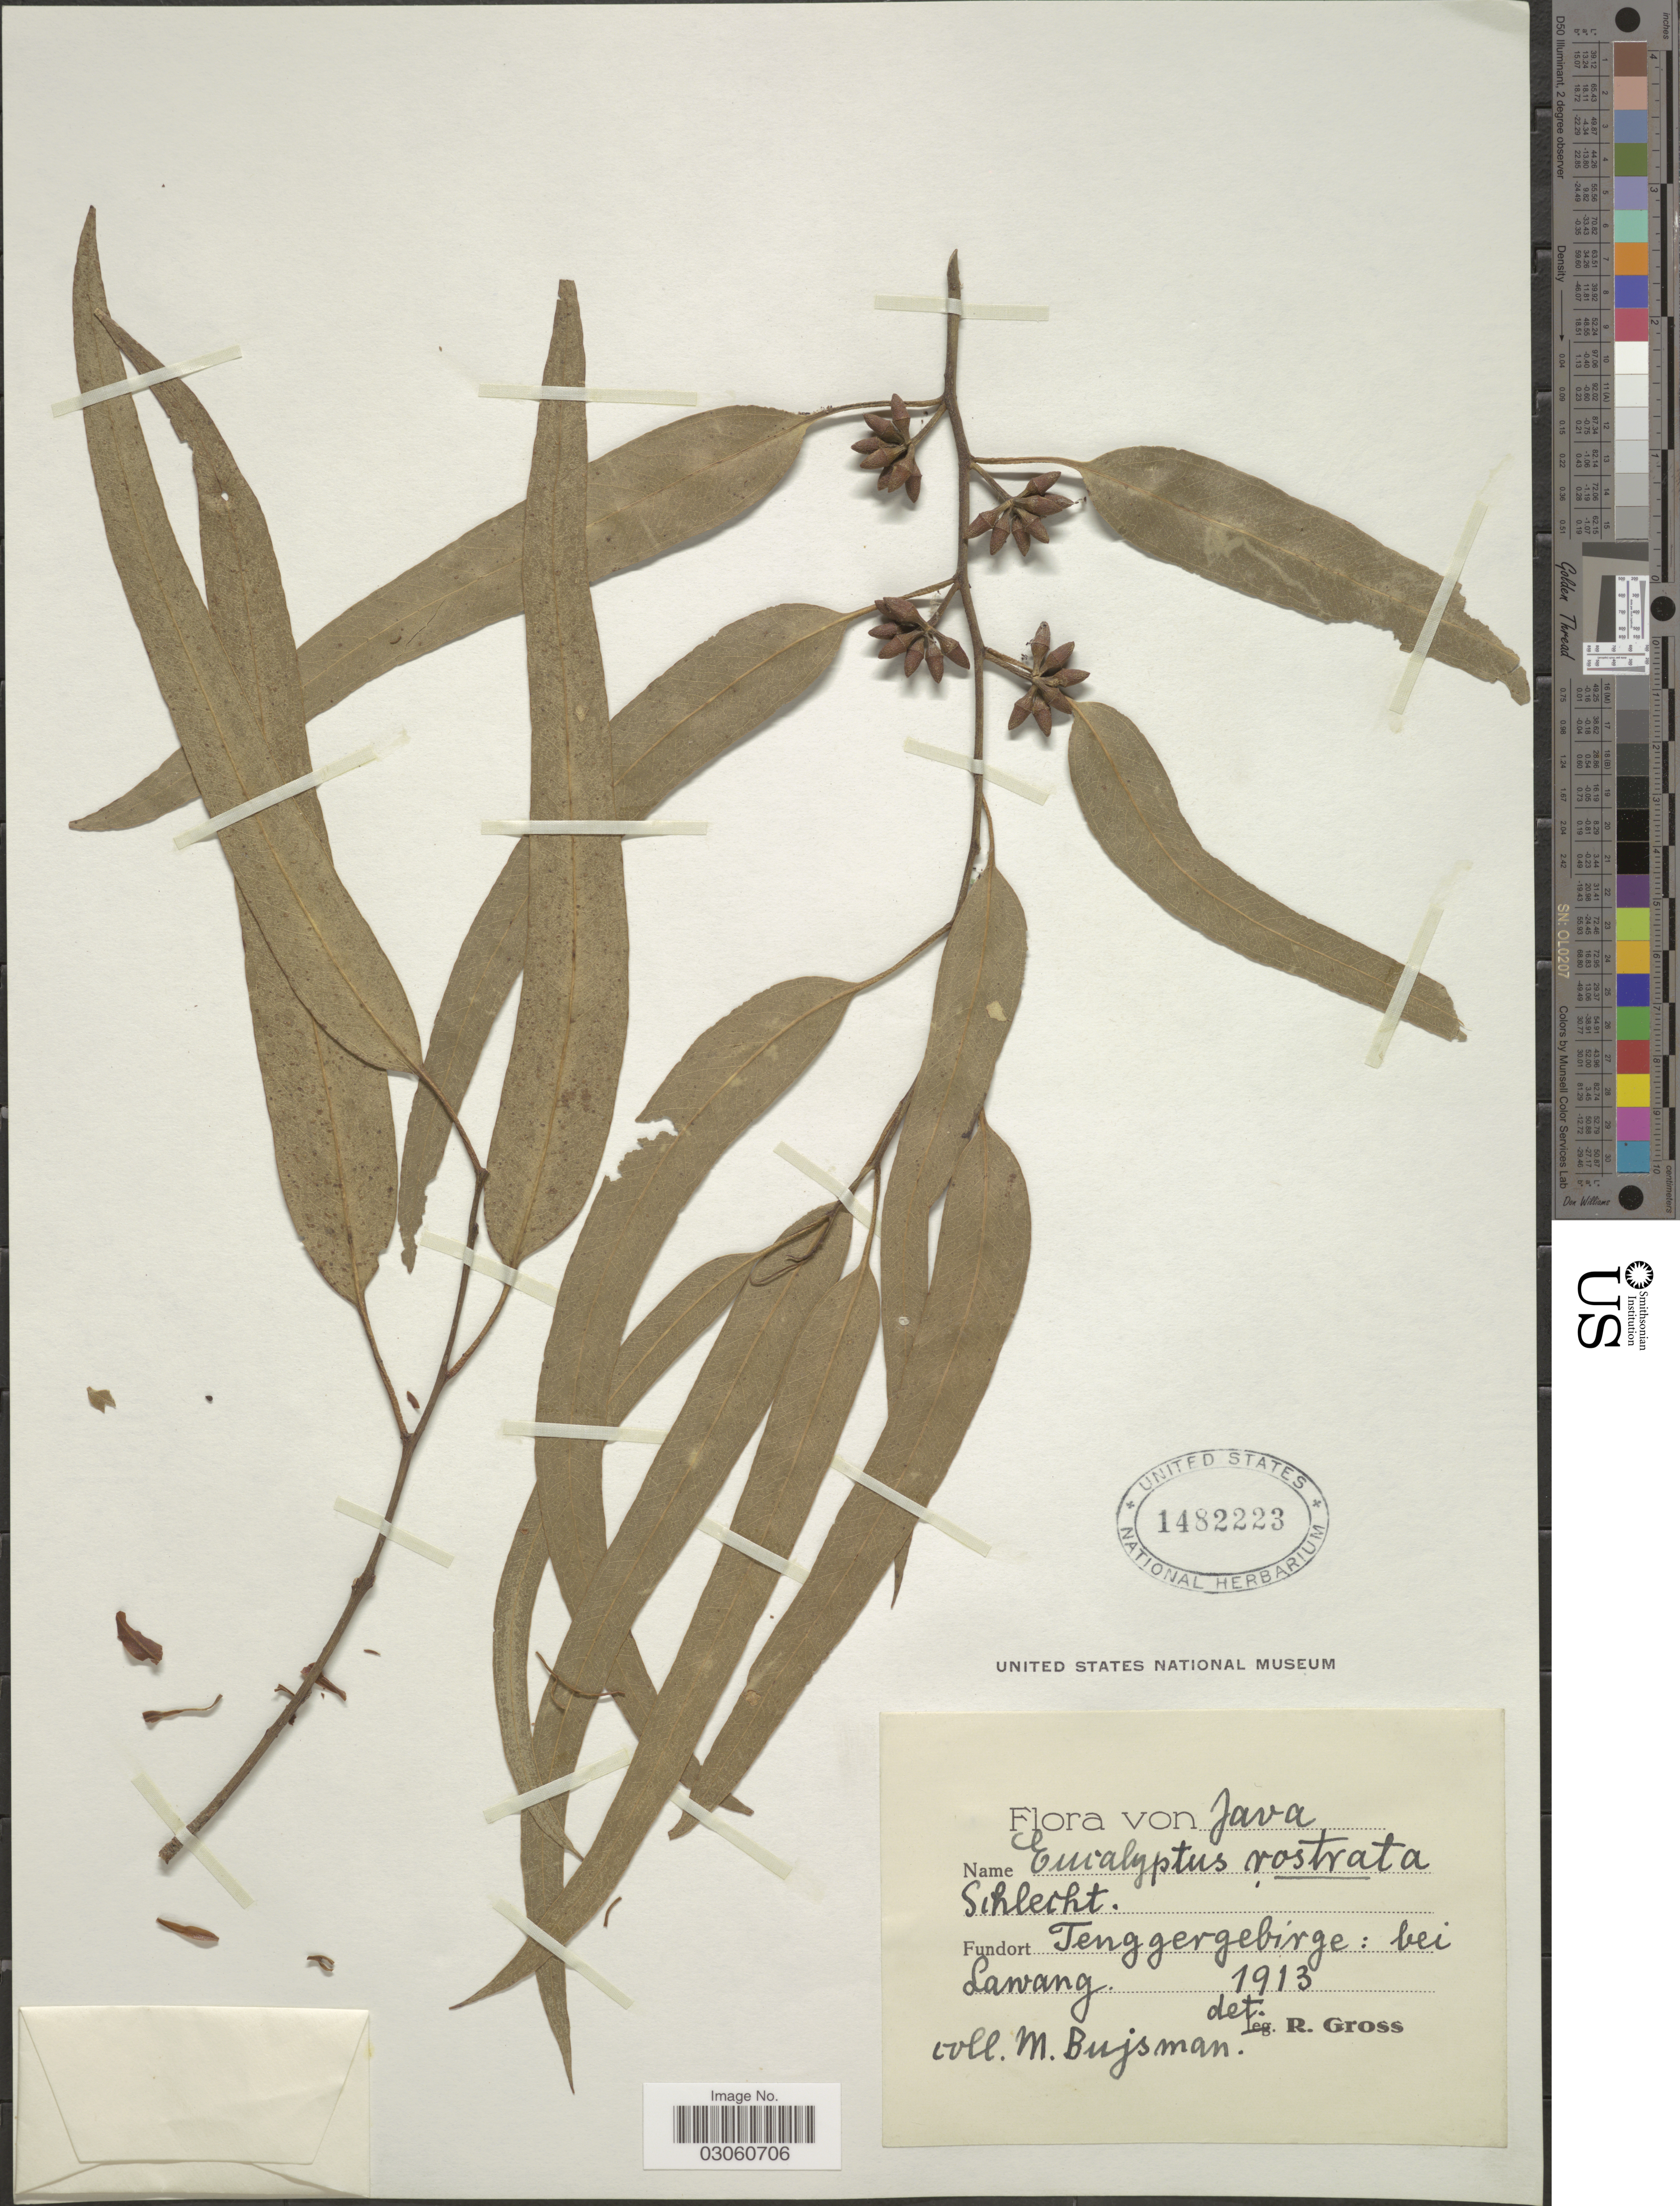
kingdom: Plantae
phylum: Tracheophyta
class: Magnoliopsida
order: Myrtales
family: Myrtaceae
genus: Eucalyptus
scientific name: Eucalyptus rostrata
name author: Schltdl.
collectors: M. Bujsman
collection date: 1913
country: Indonesia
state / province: Java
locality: Tenggergebirge: bei Lawang.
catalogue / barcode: US 1482223